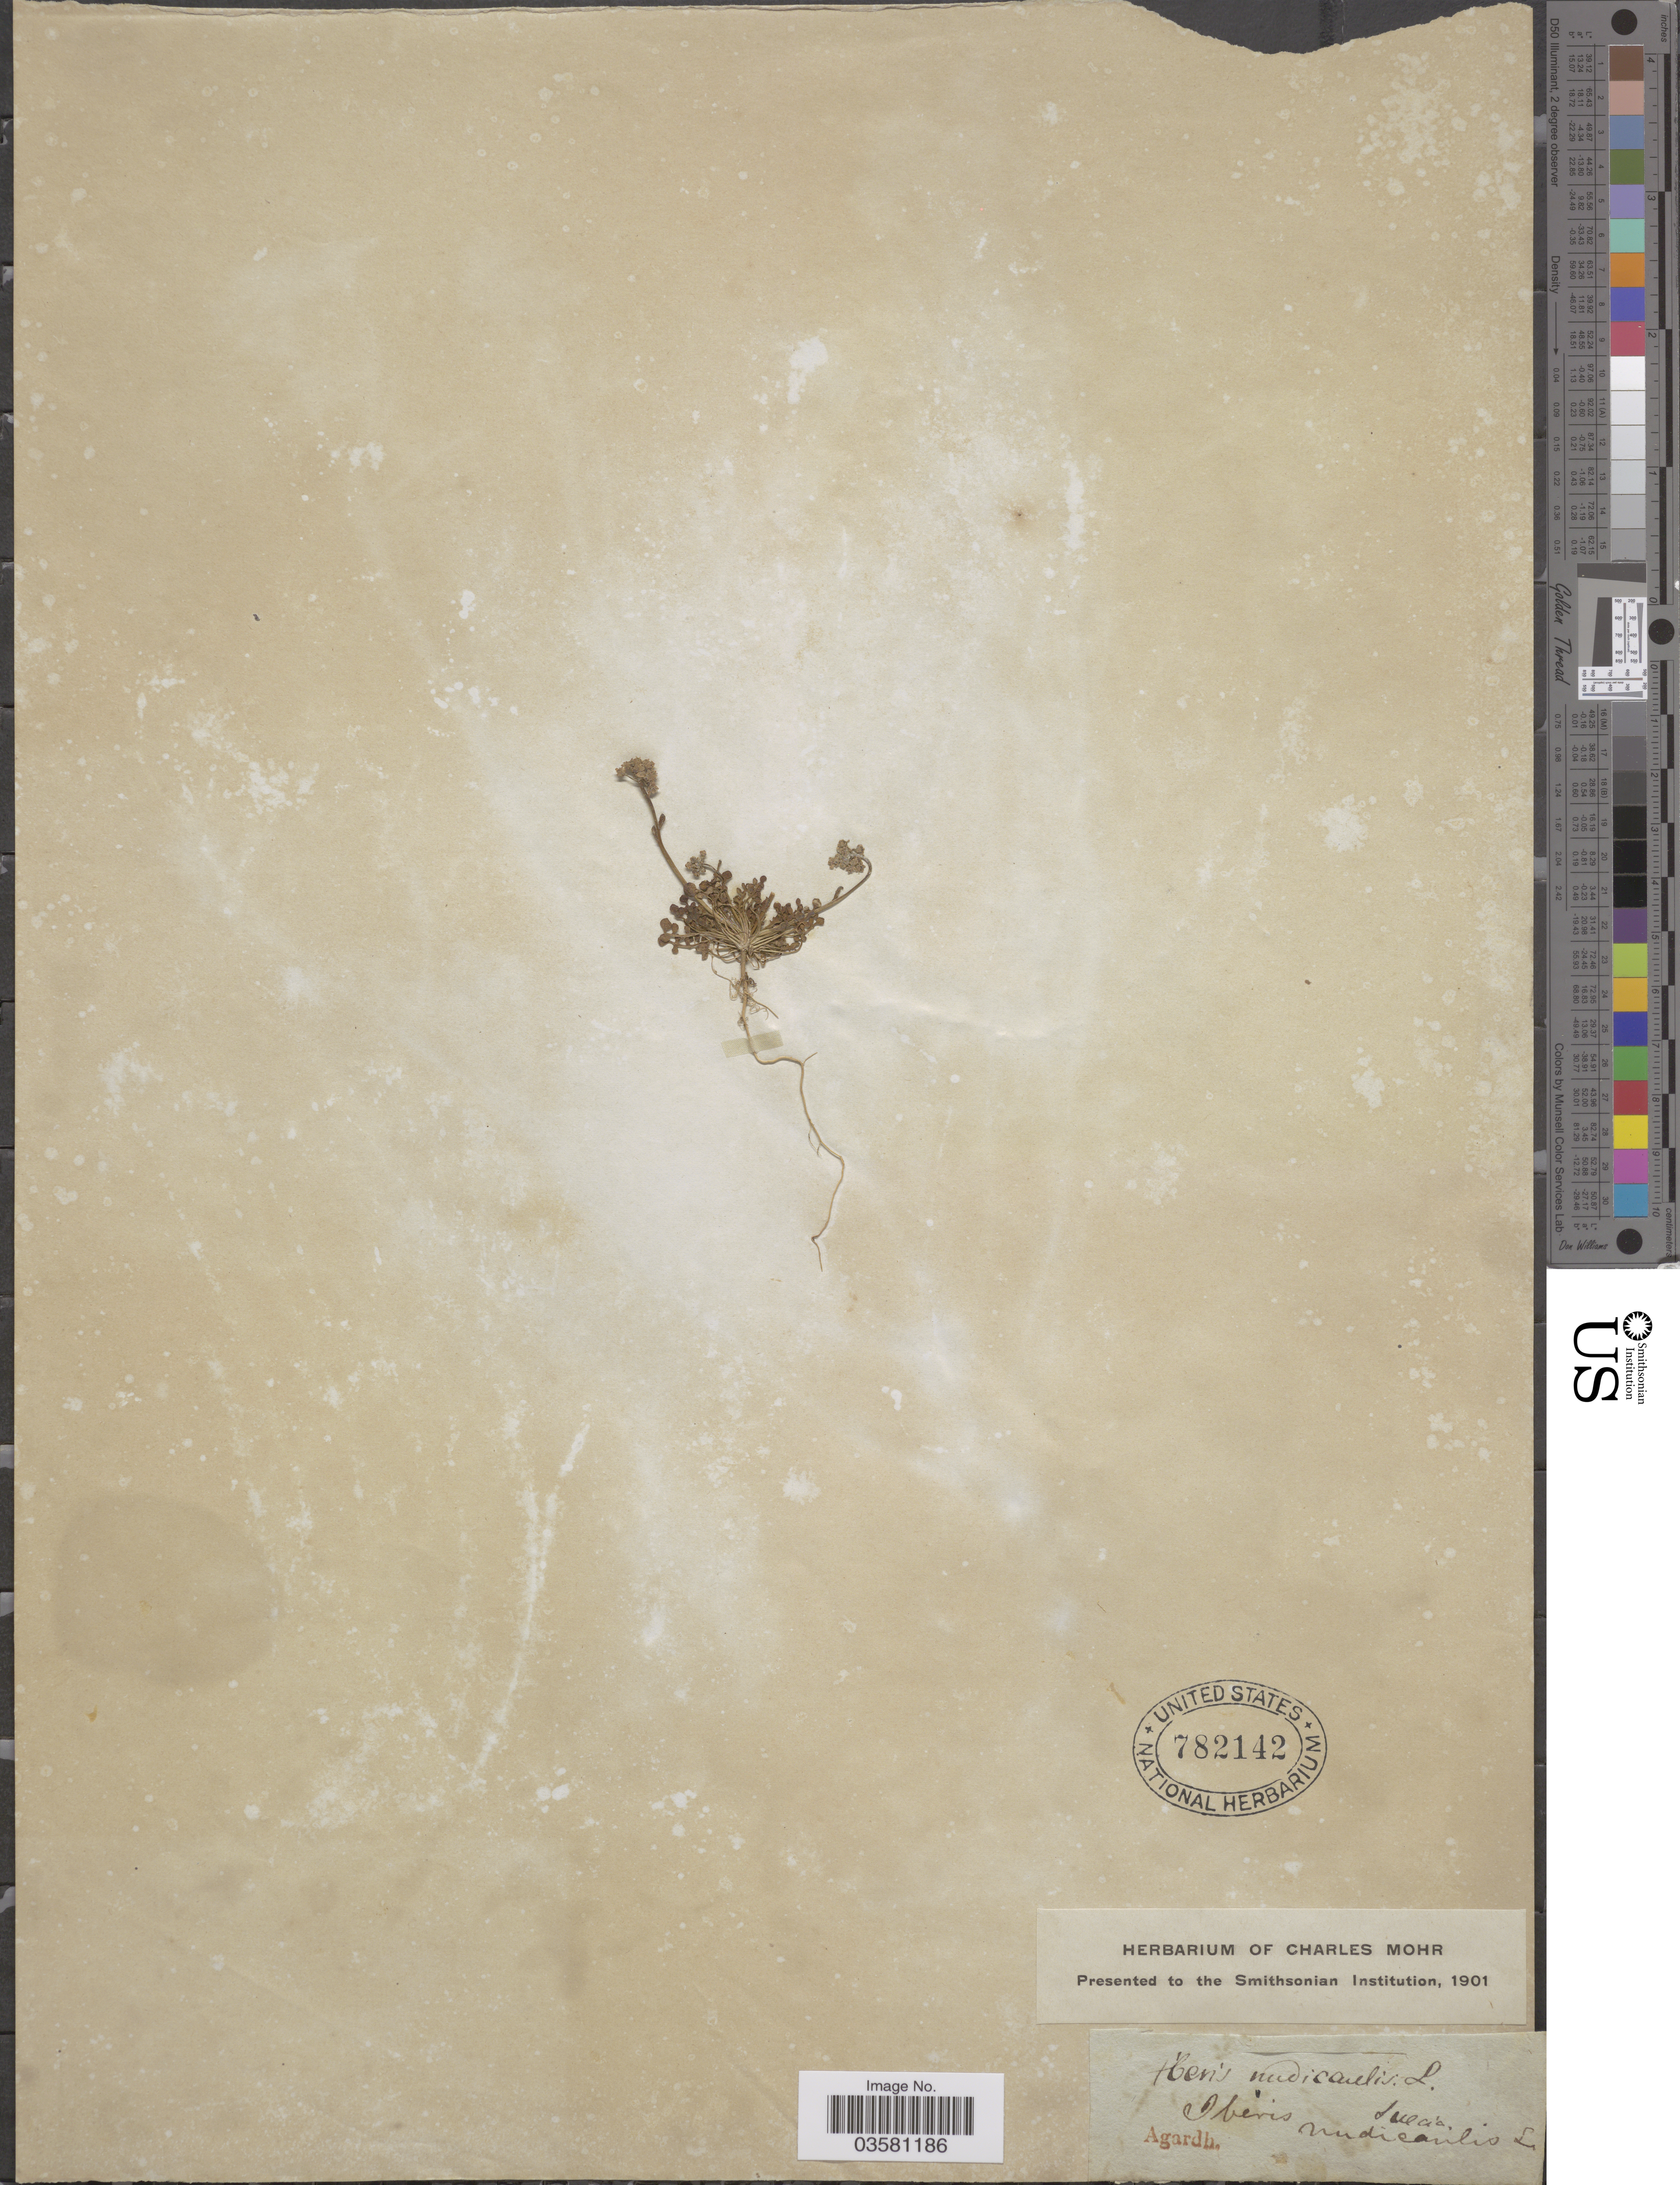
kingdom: Plantae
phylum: Tracheophyta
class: Magnoliopsida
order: Brassicales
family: Brassicaceae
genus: Iberis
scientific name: Iberis nudicaulis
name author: L.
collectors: -- Agardh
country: Sweden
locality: Suecia.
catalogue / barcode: US 782142